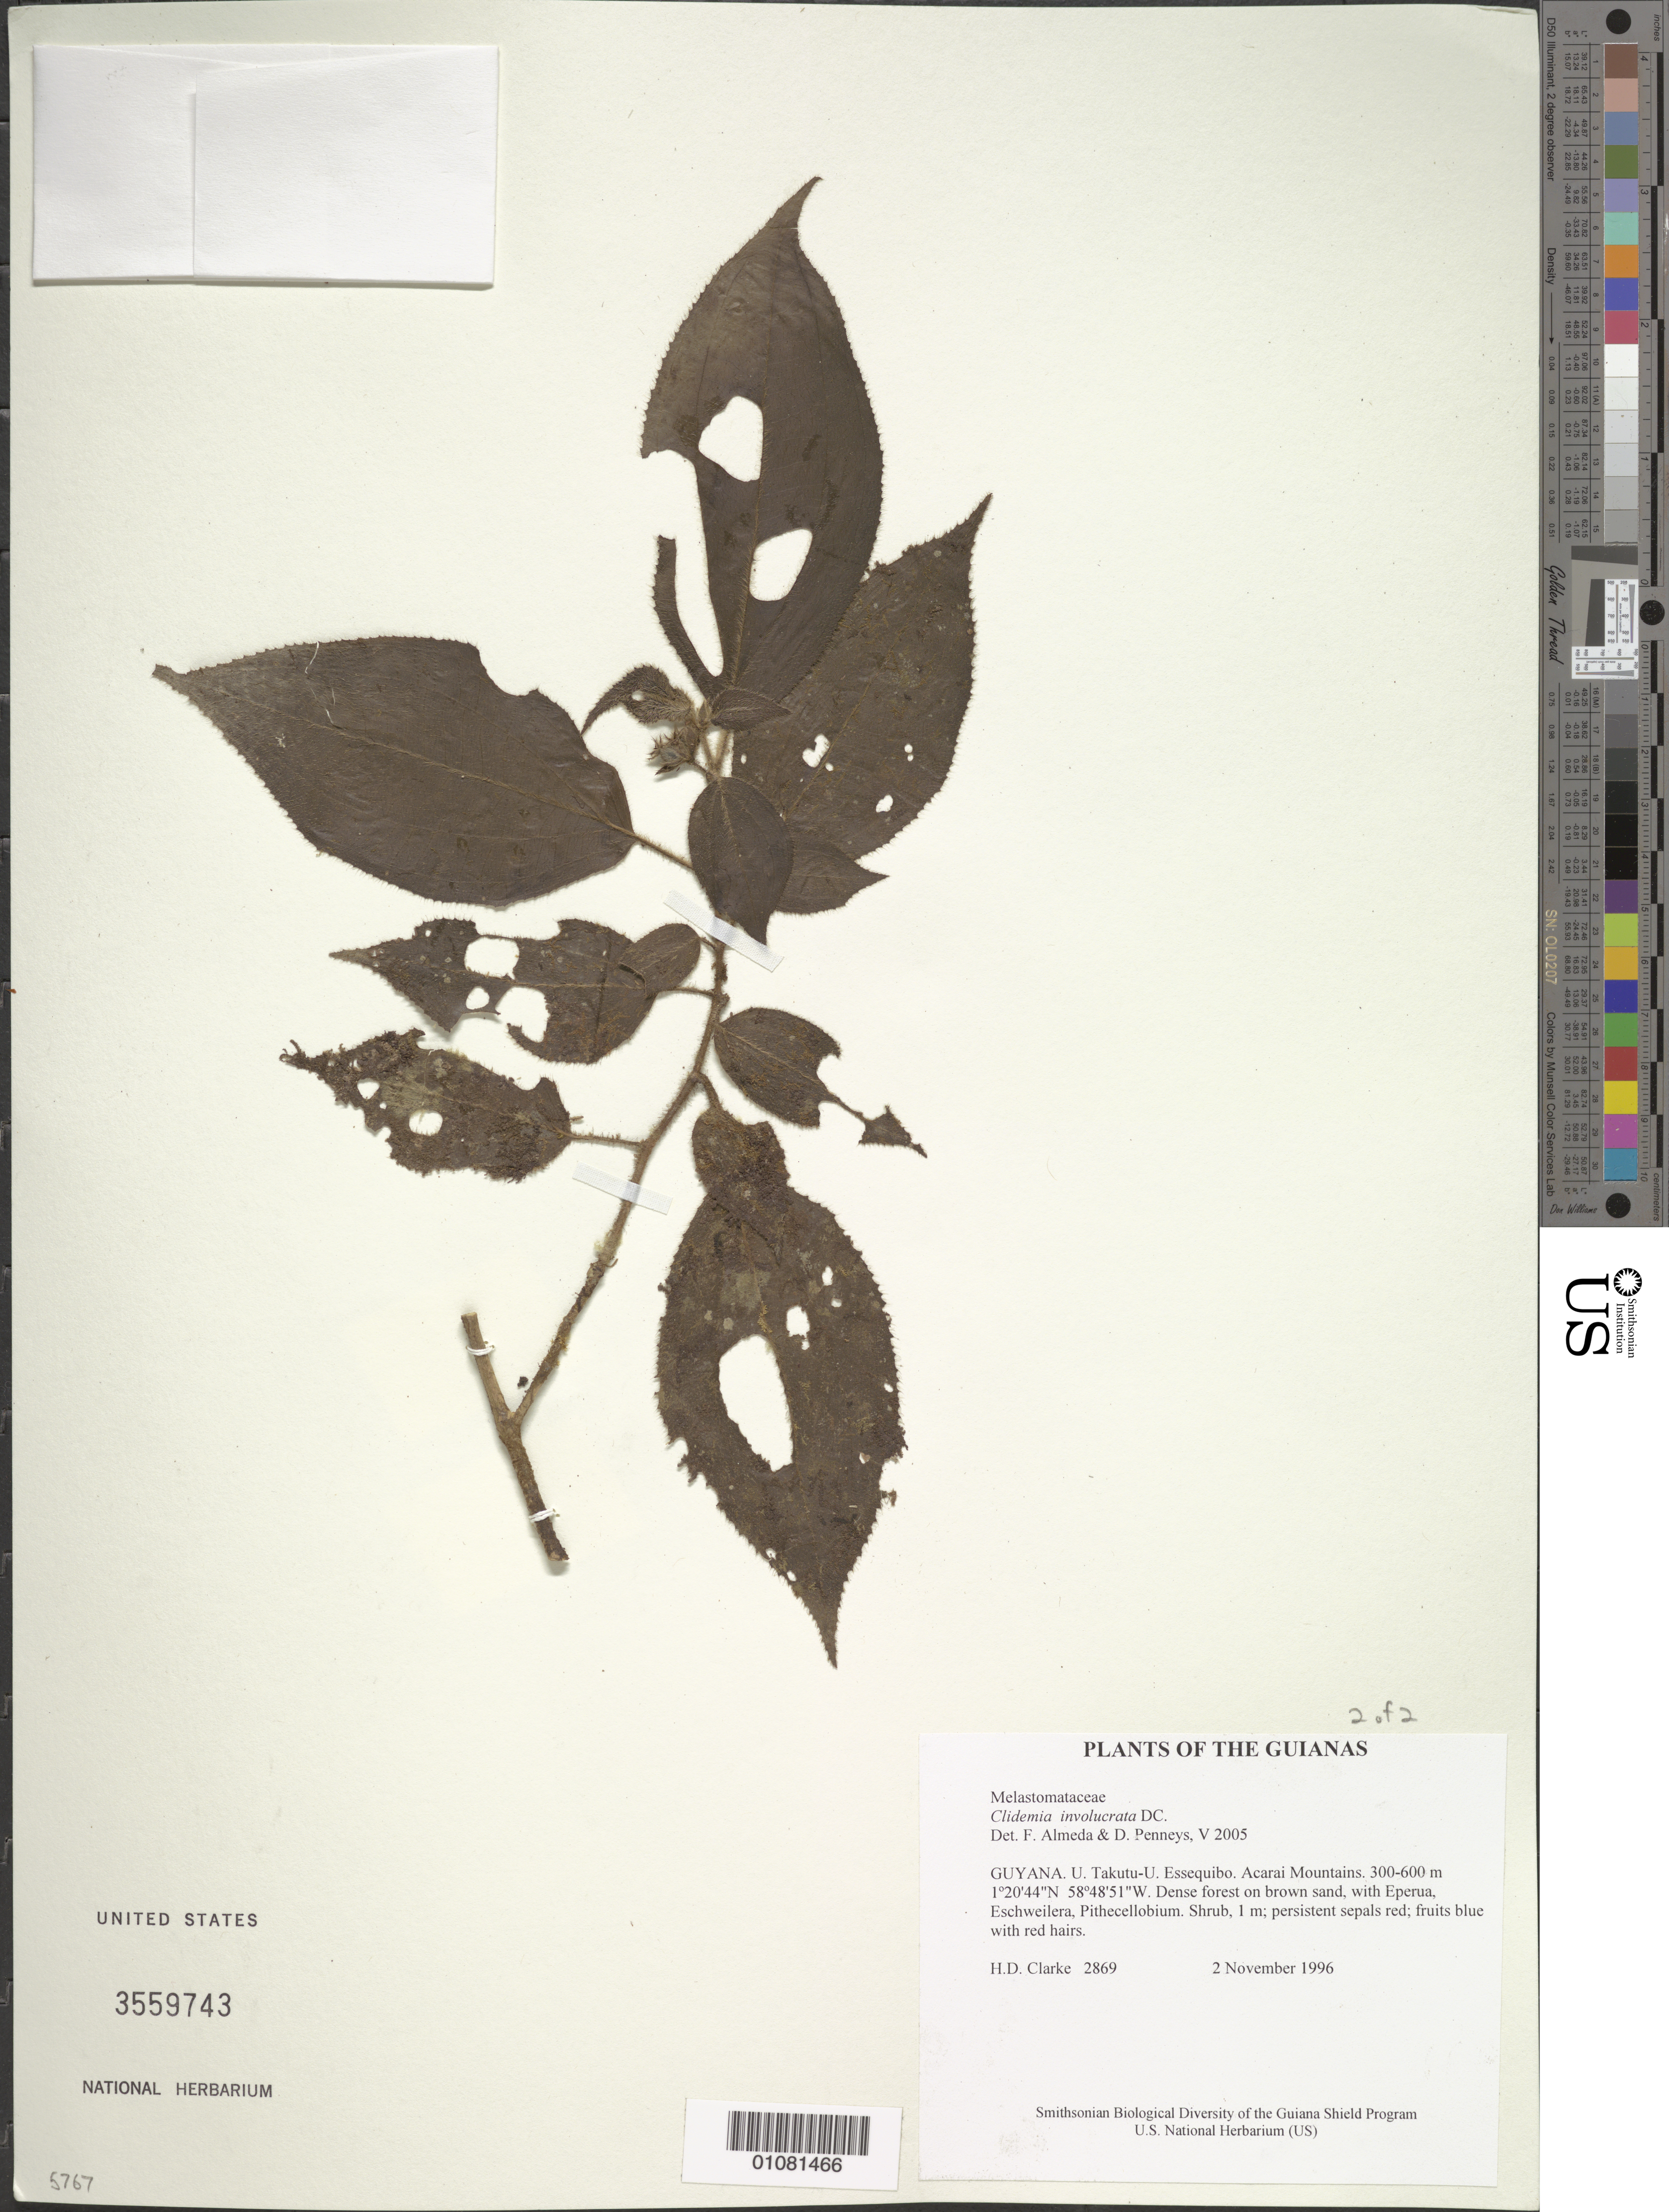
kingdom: Plantae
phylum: Tracheophyta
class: Magnoliopsida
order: Myrtales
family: Melastomataceae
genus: Clidemia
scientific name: Clidemia involucrata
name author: DC.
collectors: H. D. Clarke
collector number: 2869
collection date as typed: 2 November 1996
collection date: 1996-11-02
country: Guyana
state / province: U. Takutu-U. Essequibo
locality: Acarai Mountains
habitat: Dense forest on brown sand, with Eperua, Eschweilera, Pithecellobium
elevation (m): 300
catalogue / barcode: US 3559743